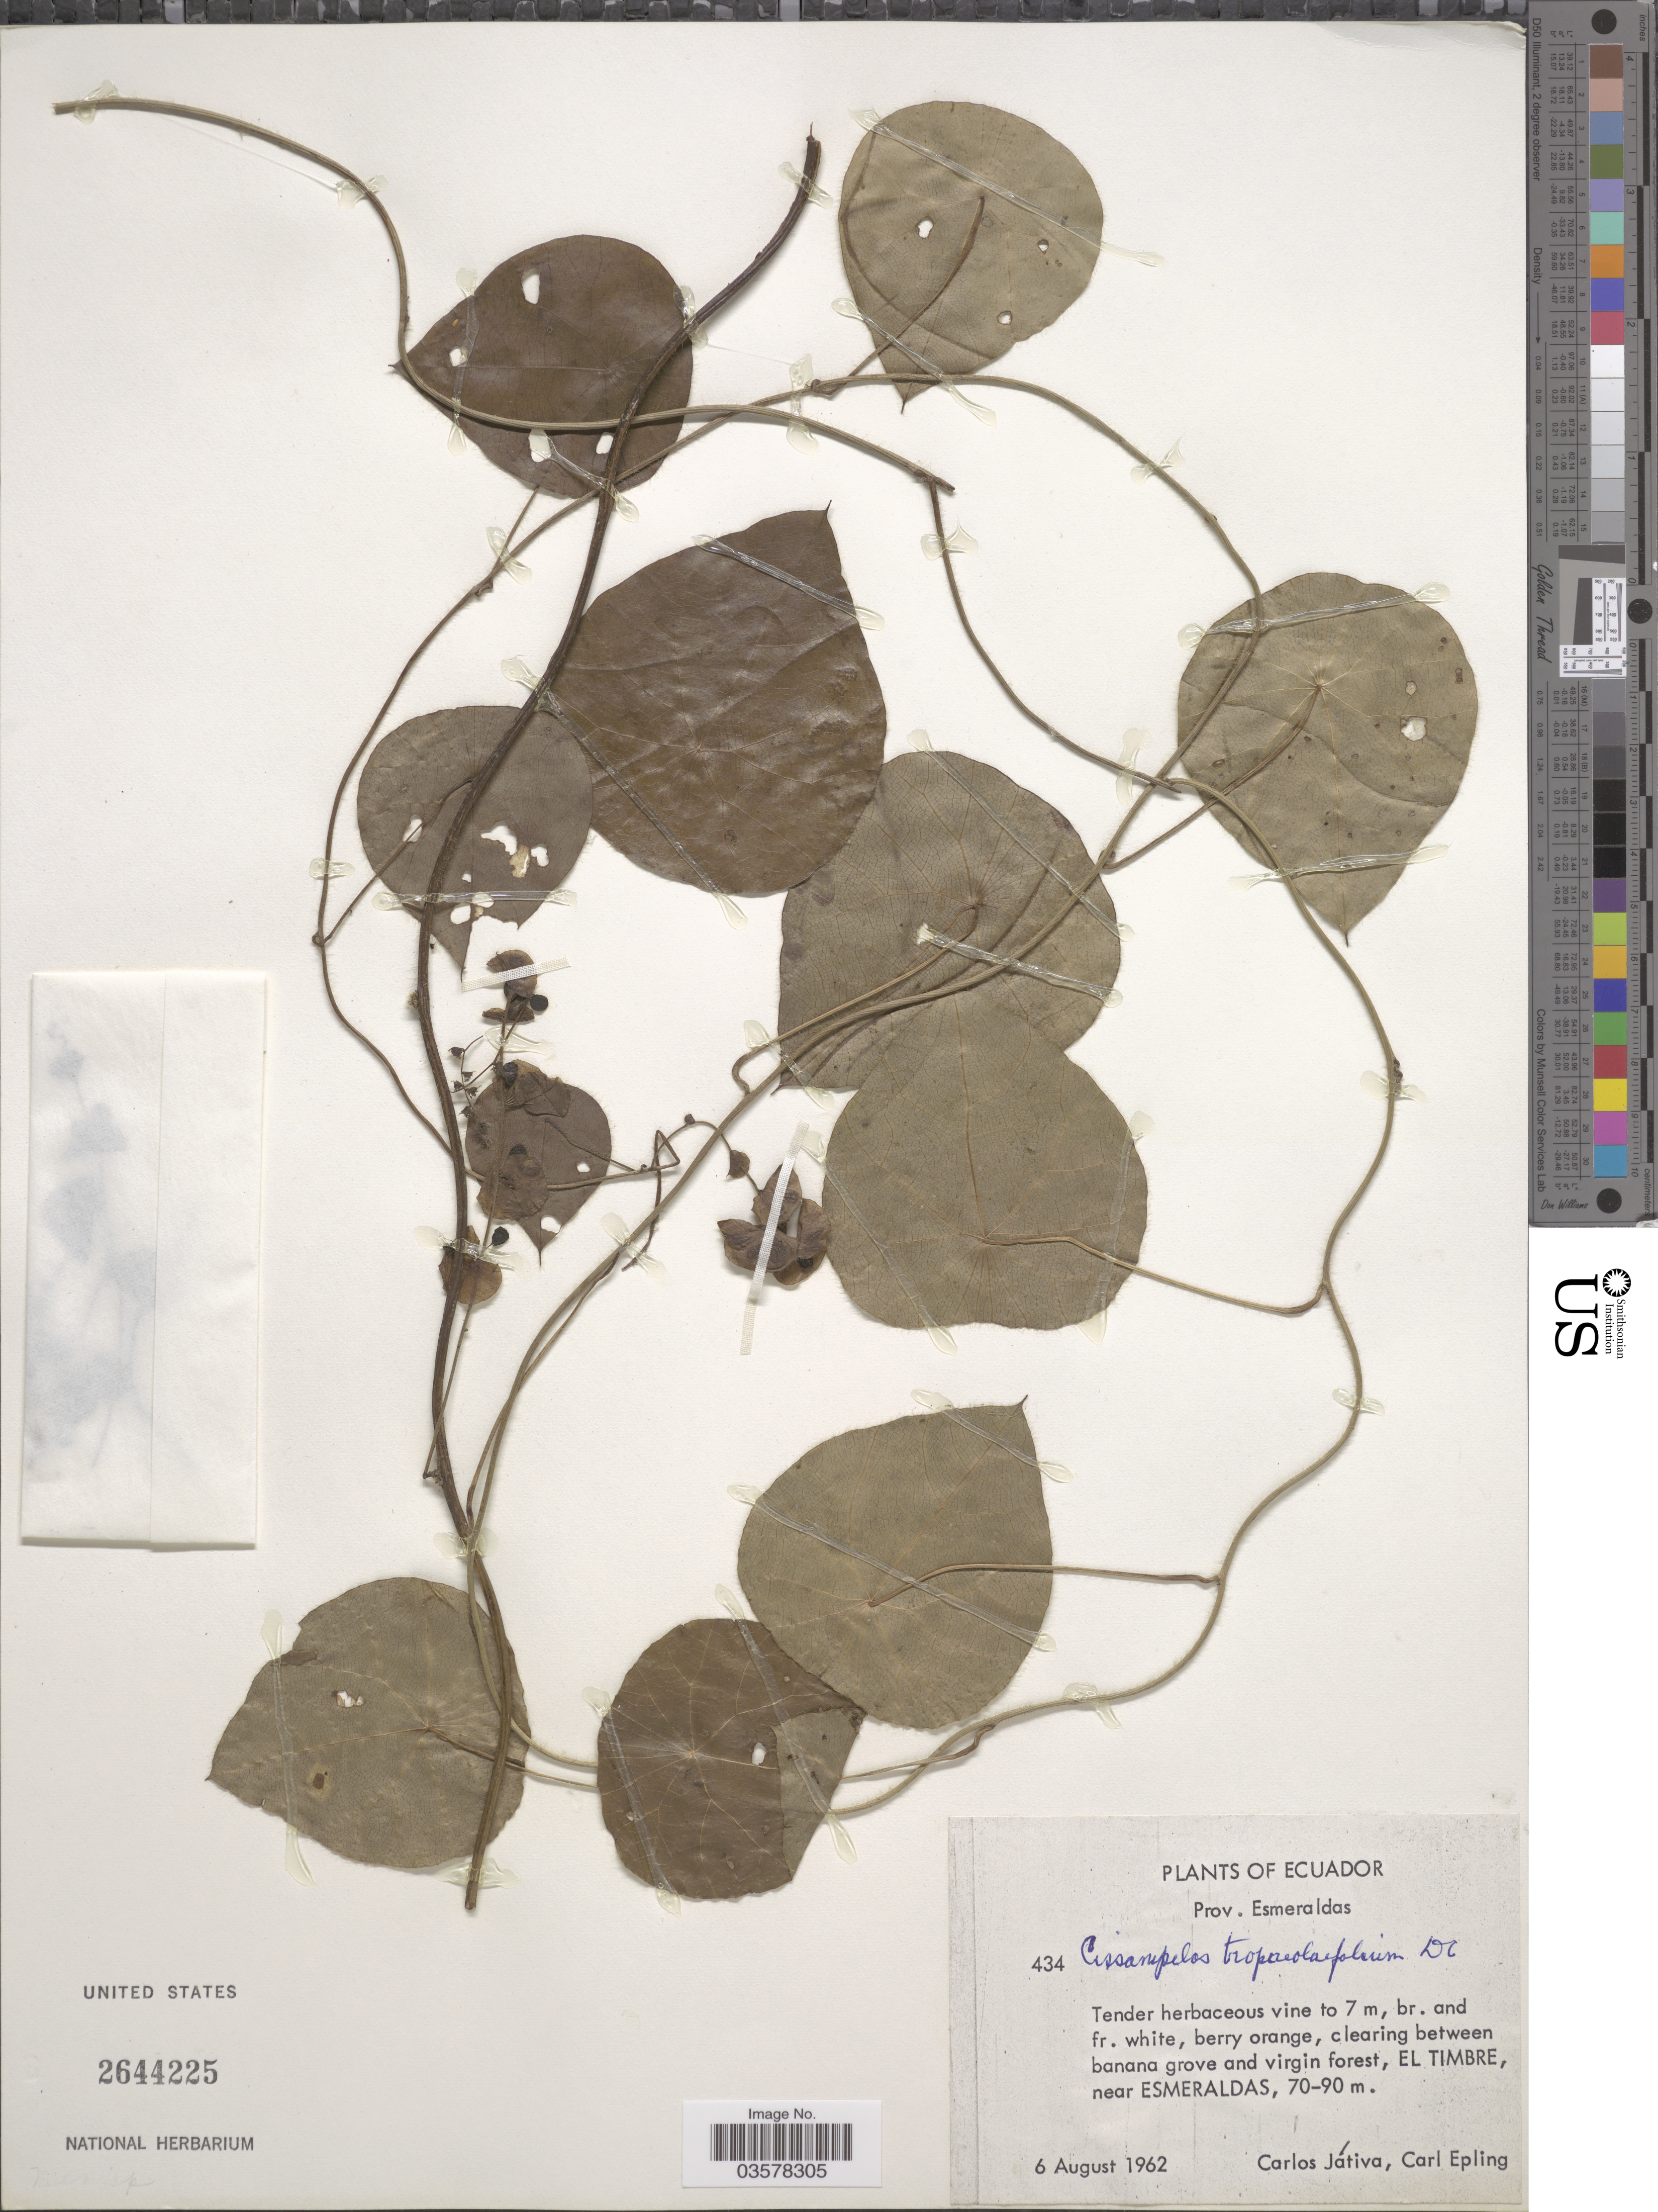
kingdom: Plantae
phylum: Tracheophyta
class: Magnoliopsida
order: Ranunculales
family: Menispermaceae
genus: Cissampelos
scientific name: Cissampelos tropaeolifolia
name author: DC.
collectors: C. D. Játiva & C. C. Epling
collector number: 434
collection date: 1962-08-06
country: Ecuador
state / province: Esmeraldas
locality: Clearing between banana grove and virgin forest, El Timbre, near Esmeraldas.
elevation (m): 70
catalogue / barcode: US 2644225